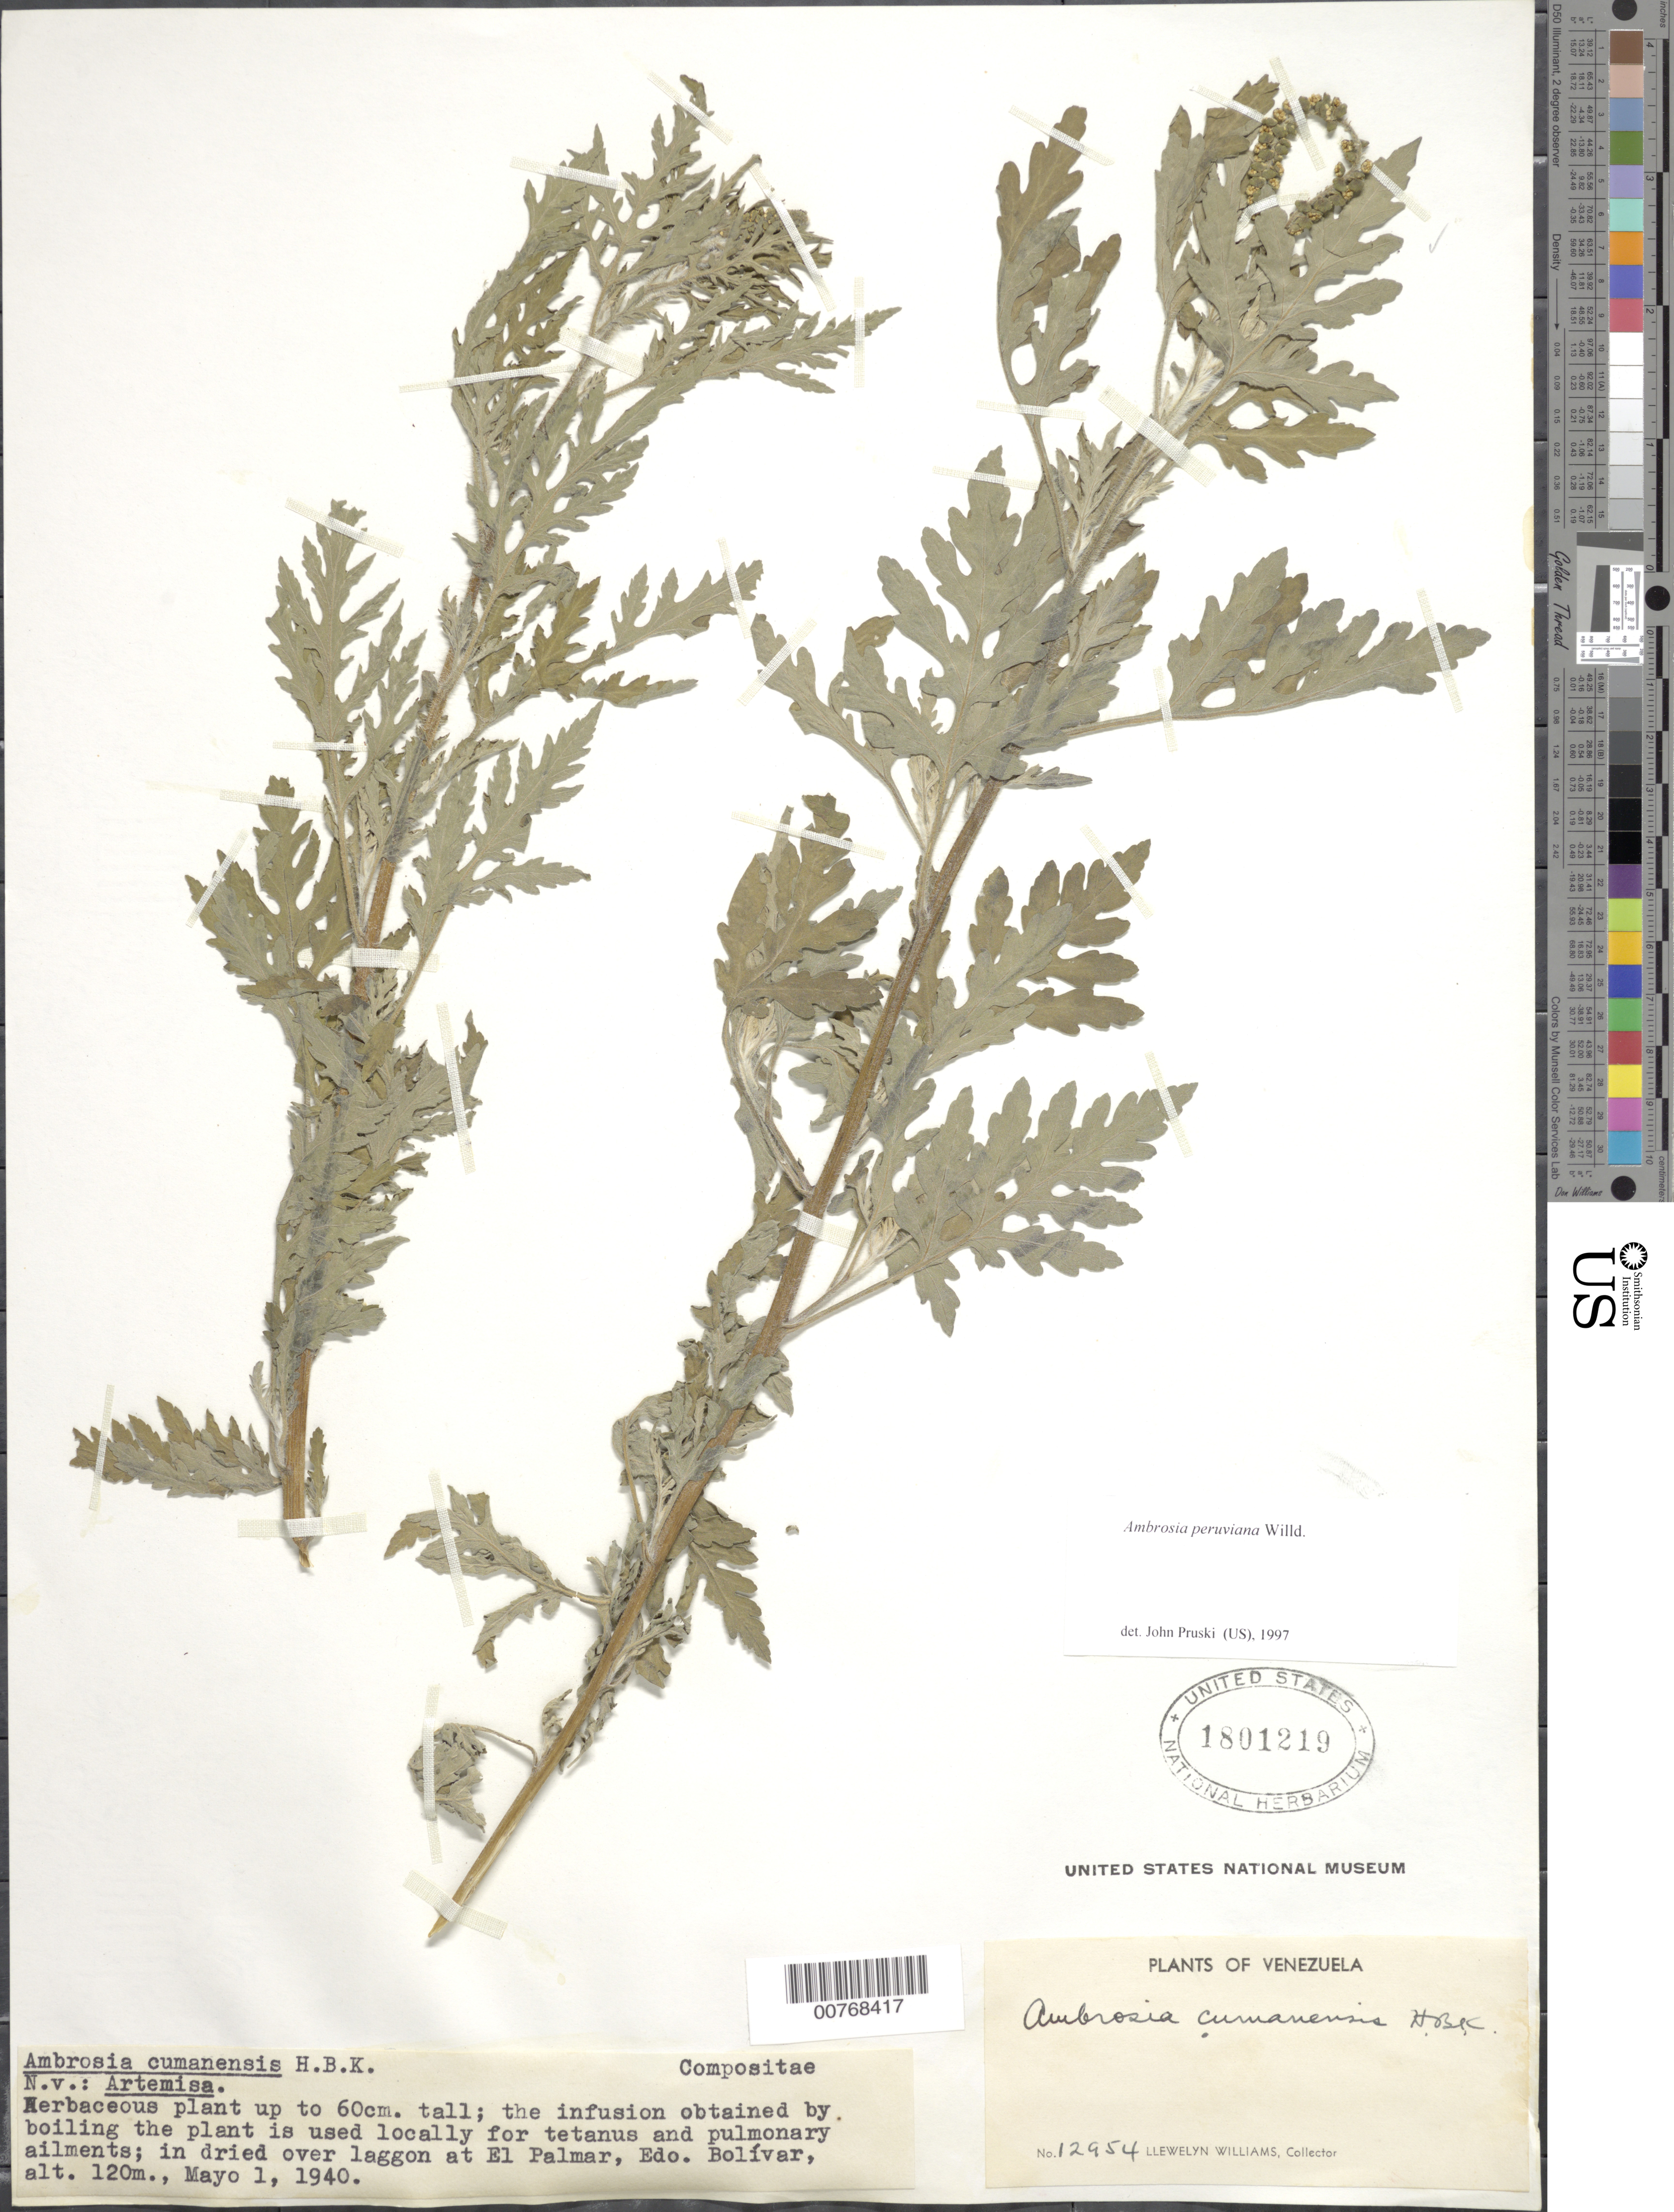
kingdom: Plantae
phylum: Tracheophyta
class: Magnoliopsida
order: Asterales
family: Asteraceae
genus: Ambrosia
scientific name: Ambrosia peruviana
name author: Willd.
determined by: Pruski, J. F.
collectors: Ll. Williams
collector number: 12954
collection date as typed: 1-May-40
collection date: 1940-05-01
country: Venezuela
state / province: Bolívar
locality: El Palmar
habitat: Dried over laggon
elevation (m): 120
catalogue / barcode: US 1801219